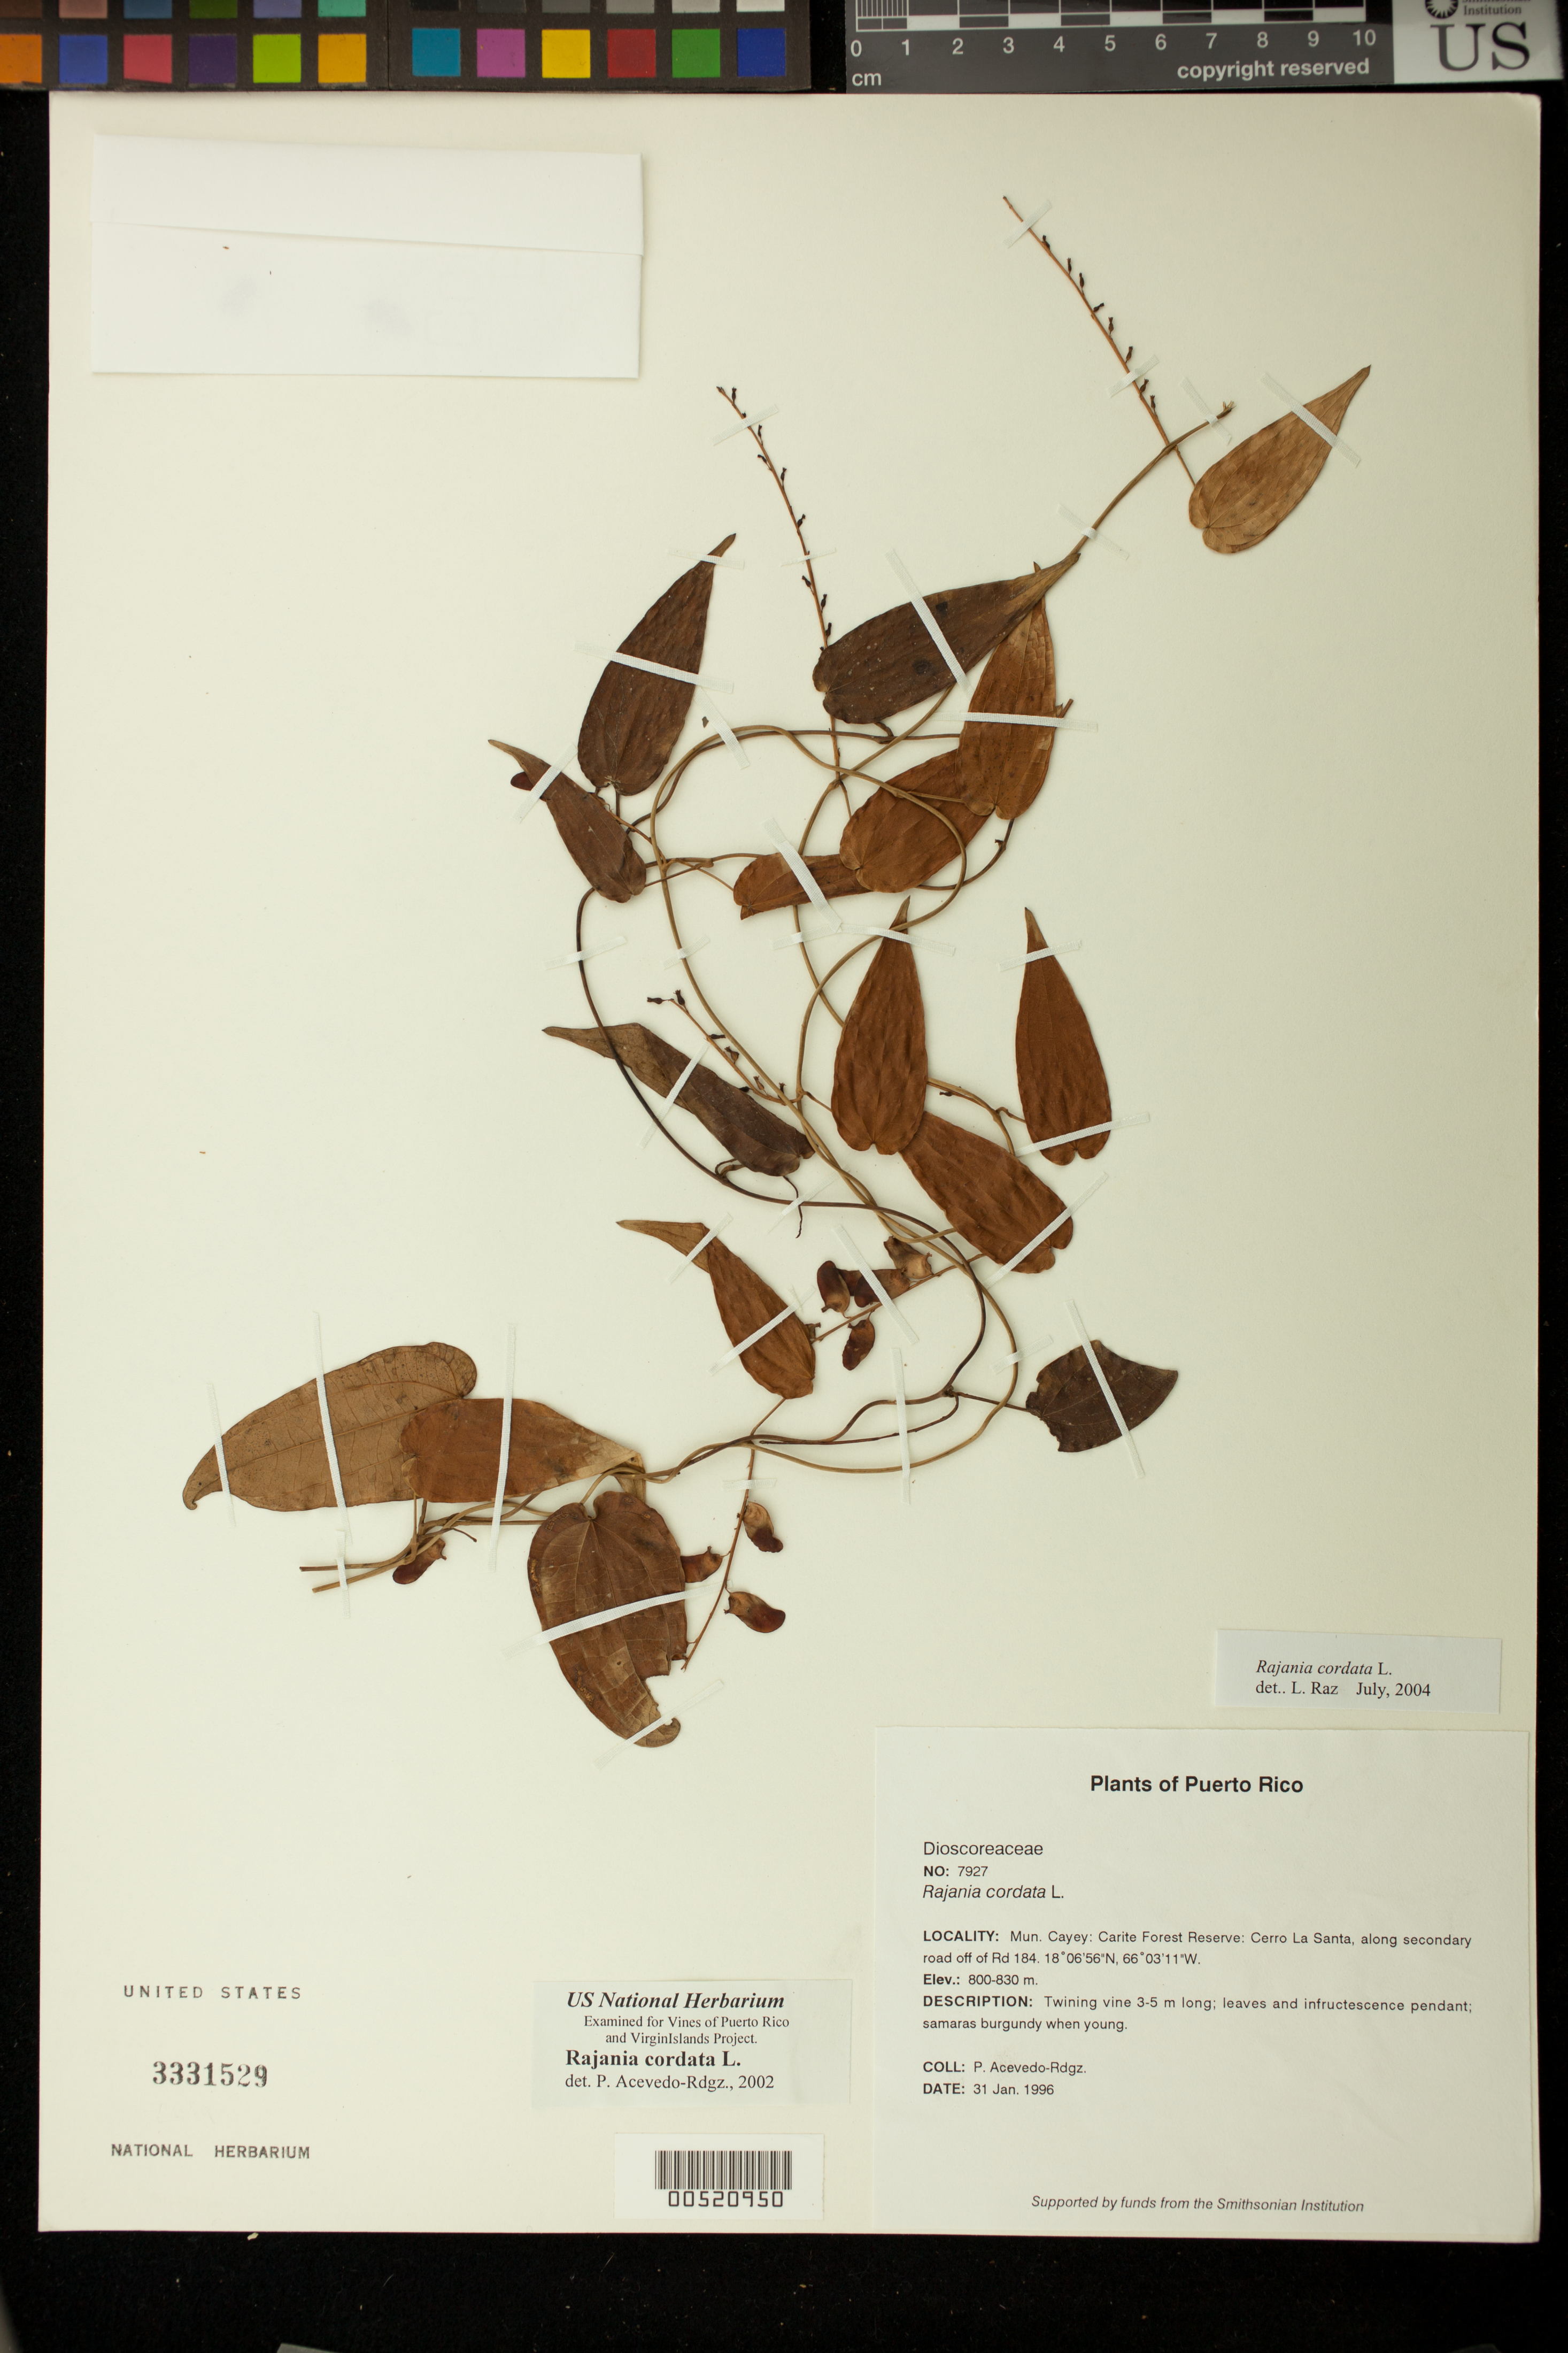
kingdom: Plantae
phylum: Tracheophyta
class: Liliopsida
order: Dioscoreales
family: Dioscoreaceae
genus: Dioscorea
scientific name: Dioscorea cordata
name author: (L.) Raz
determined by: Strong, M. T., (US), Smithsonian Institution - National Museum of Natural History (UNITED STATES)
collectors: P. Acevedo-Rodr.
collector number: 7927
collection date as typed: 31 Jan 1996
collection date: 1996-01-31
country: Puerto Rico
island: Puerto Rico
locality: Mun. Cayey: Carite Forest Reserve: Cerro La Santa, along secondary road off of Rd. 184.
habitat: Along secondary road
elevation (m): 800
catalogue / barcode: US 3331529